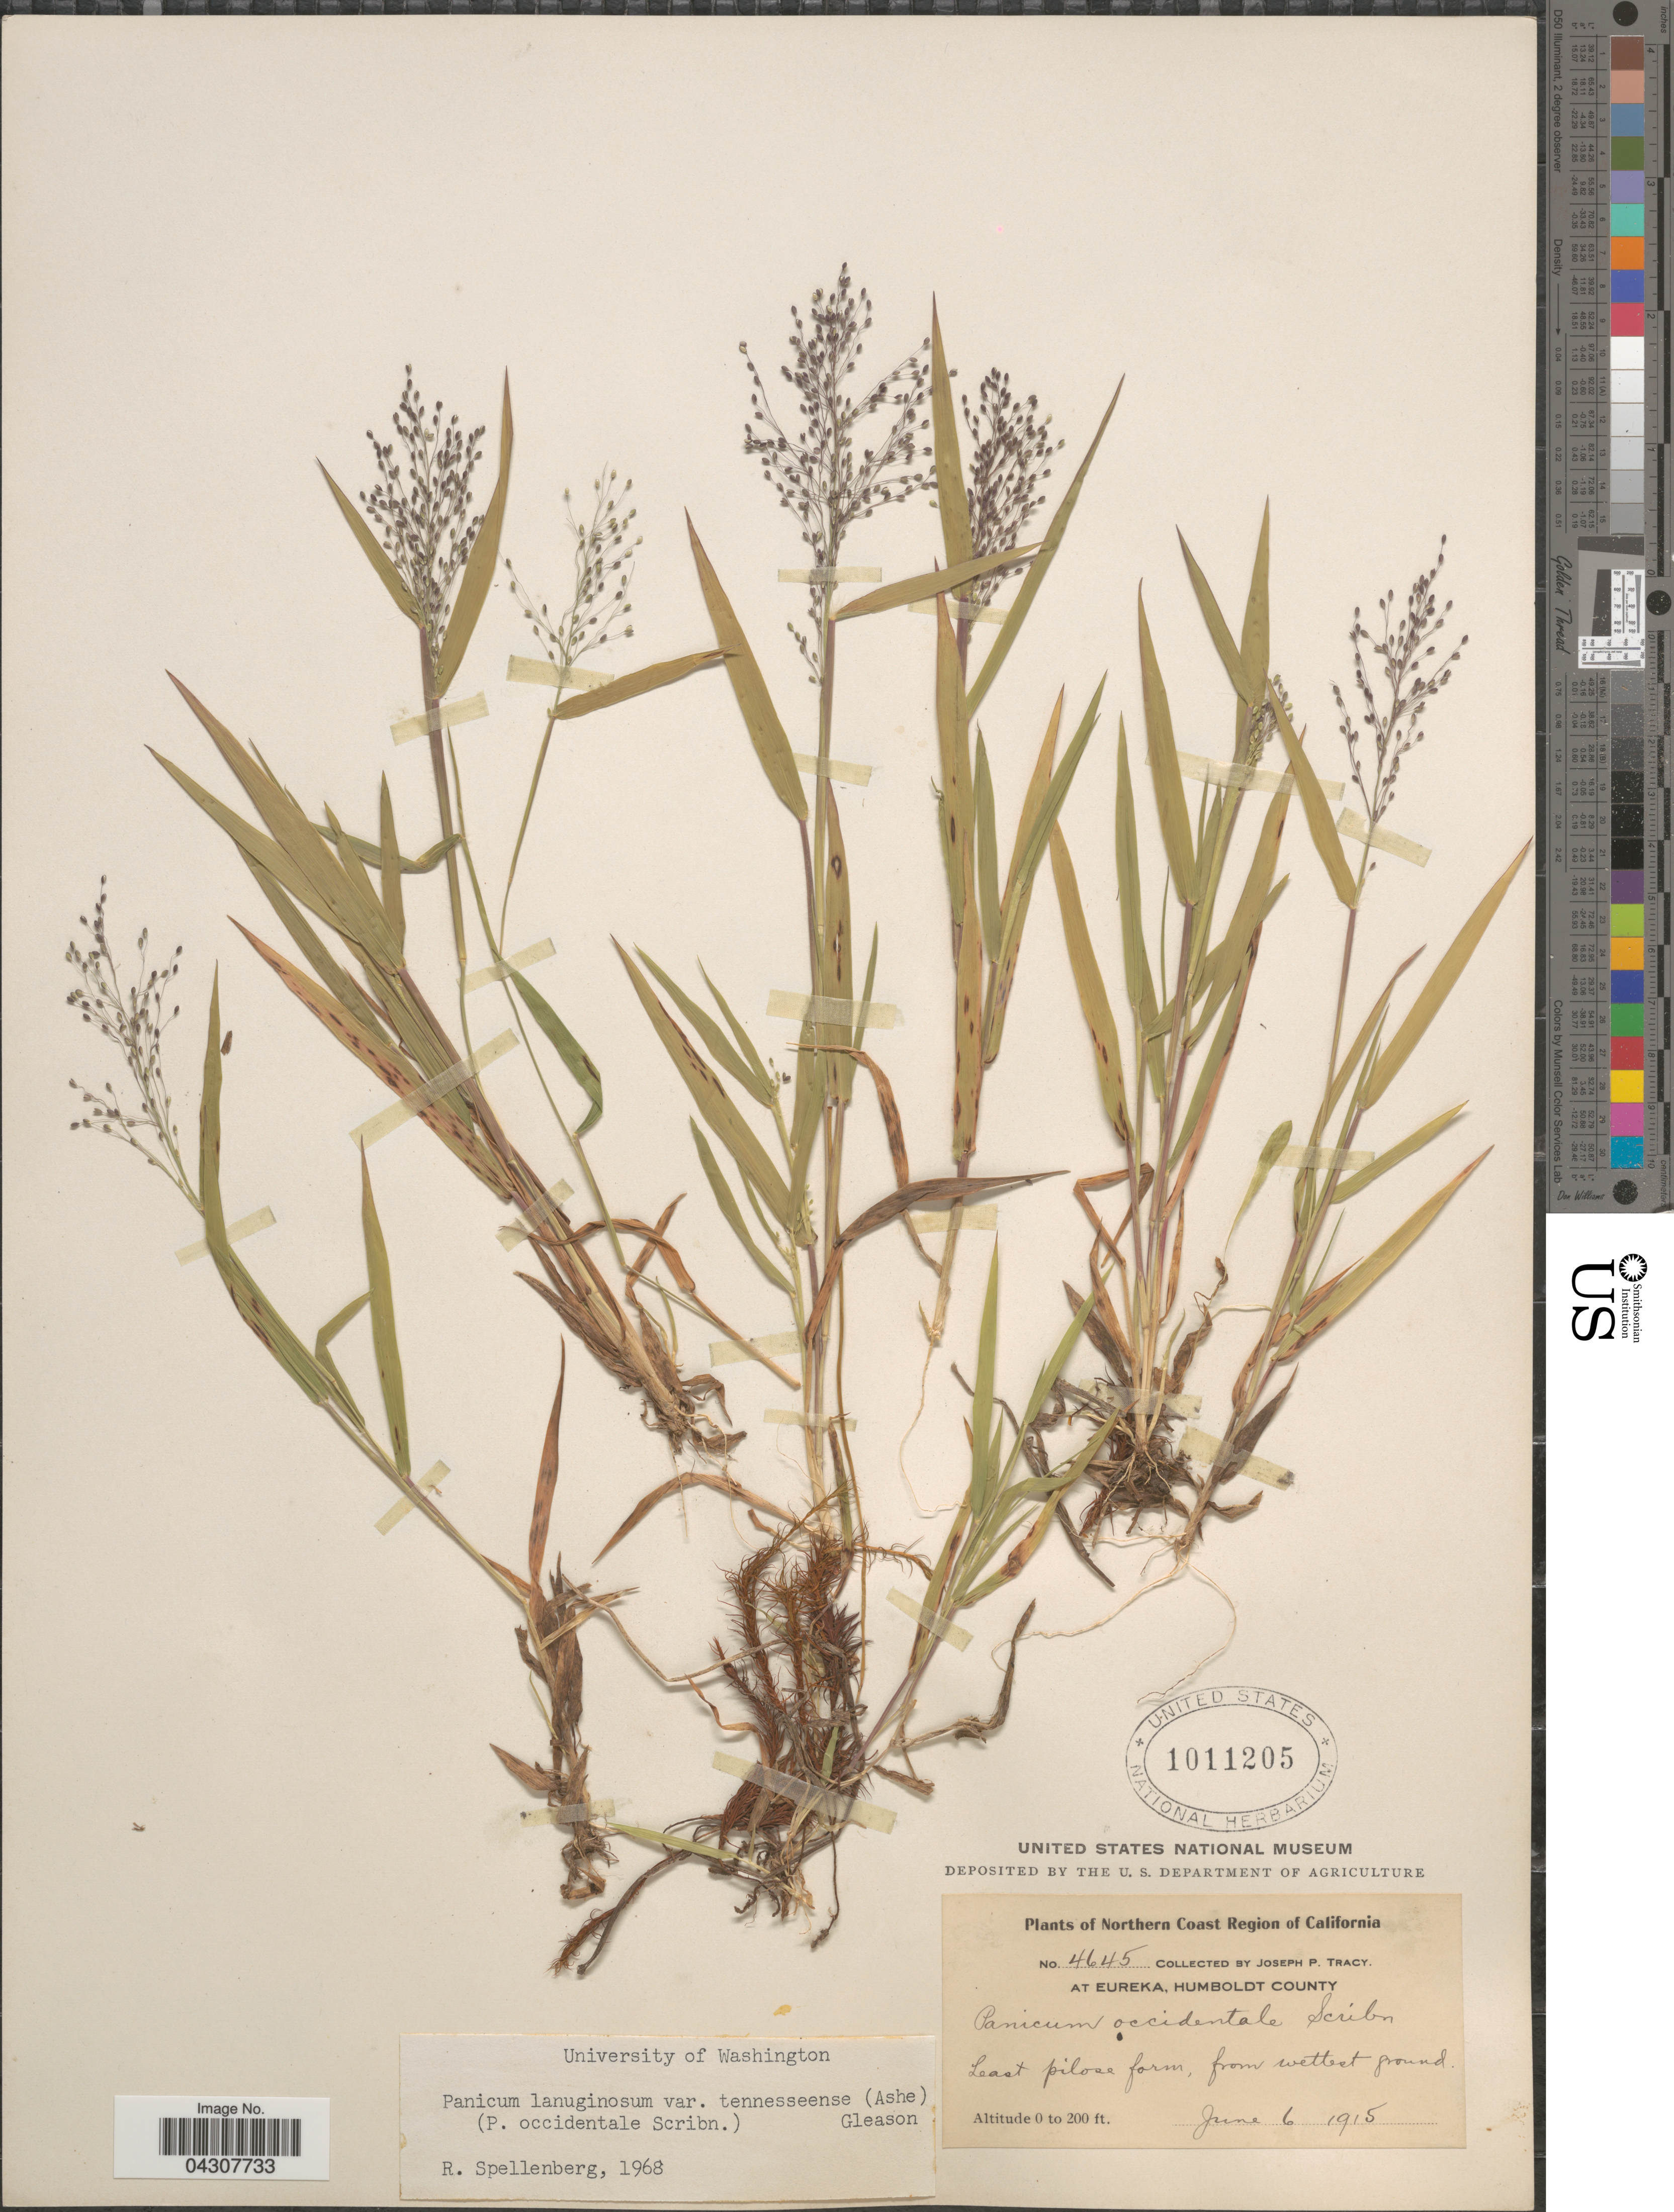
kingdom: Plantae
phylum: Tracheophyta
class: Liliopsida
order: Poales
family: Poaceae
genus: Dichanthelium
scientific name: Dichanthelium acuminatum var. acuminatum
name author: (Sw.) Gould & C.A. Clark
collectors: J. Tracy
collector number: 4645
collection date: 1915-06-06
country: United States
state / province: California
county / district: Humboldt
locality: Northern Coast Region of California. At Eureka, Humboldt County.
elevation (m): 0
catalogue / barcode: US 1011205